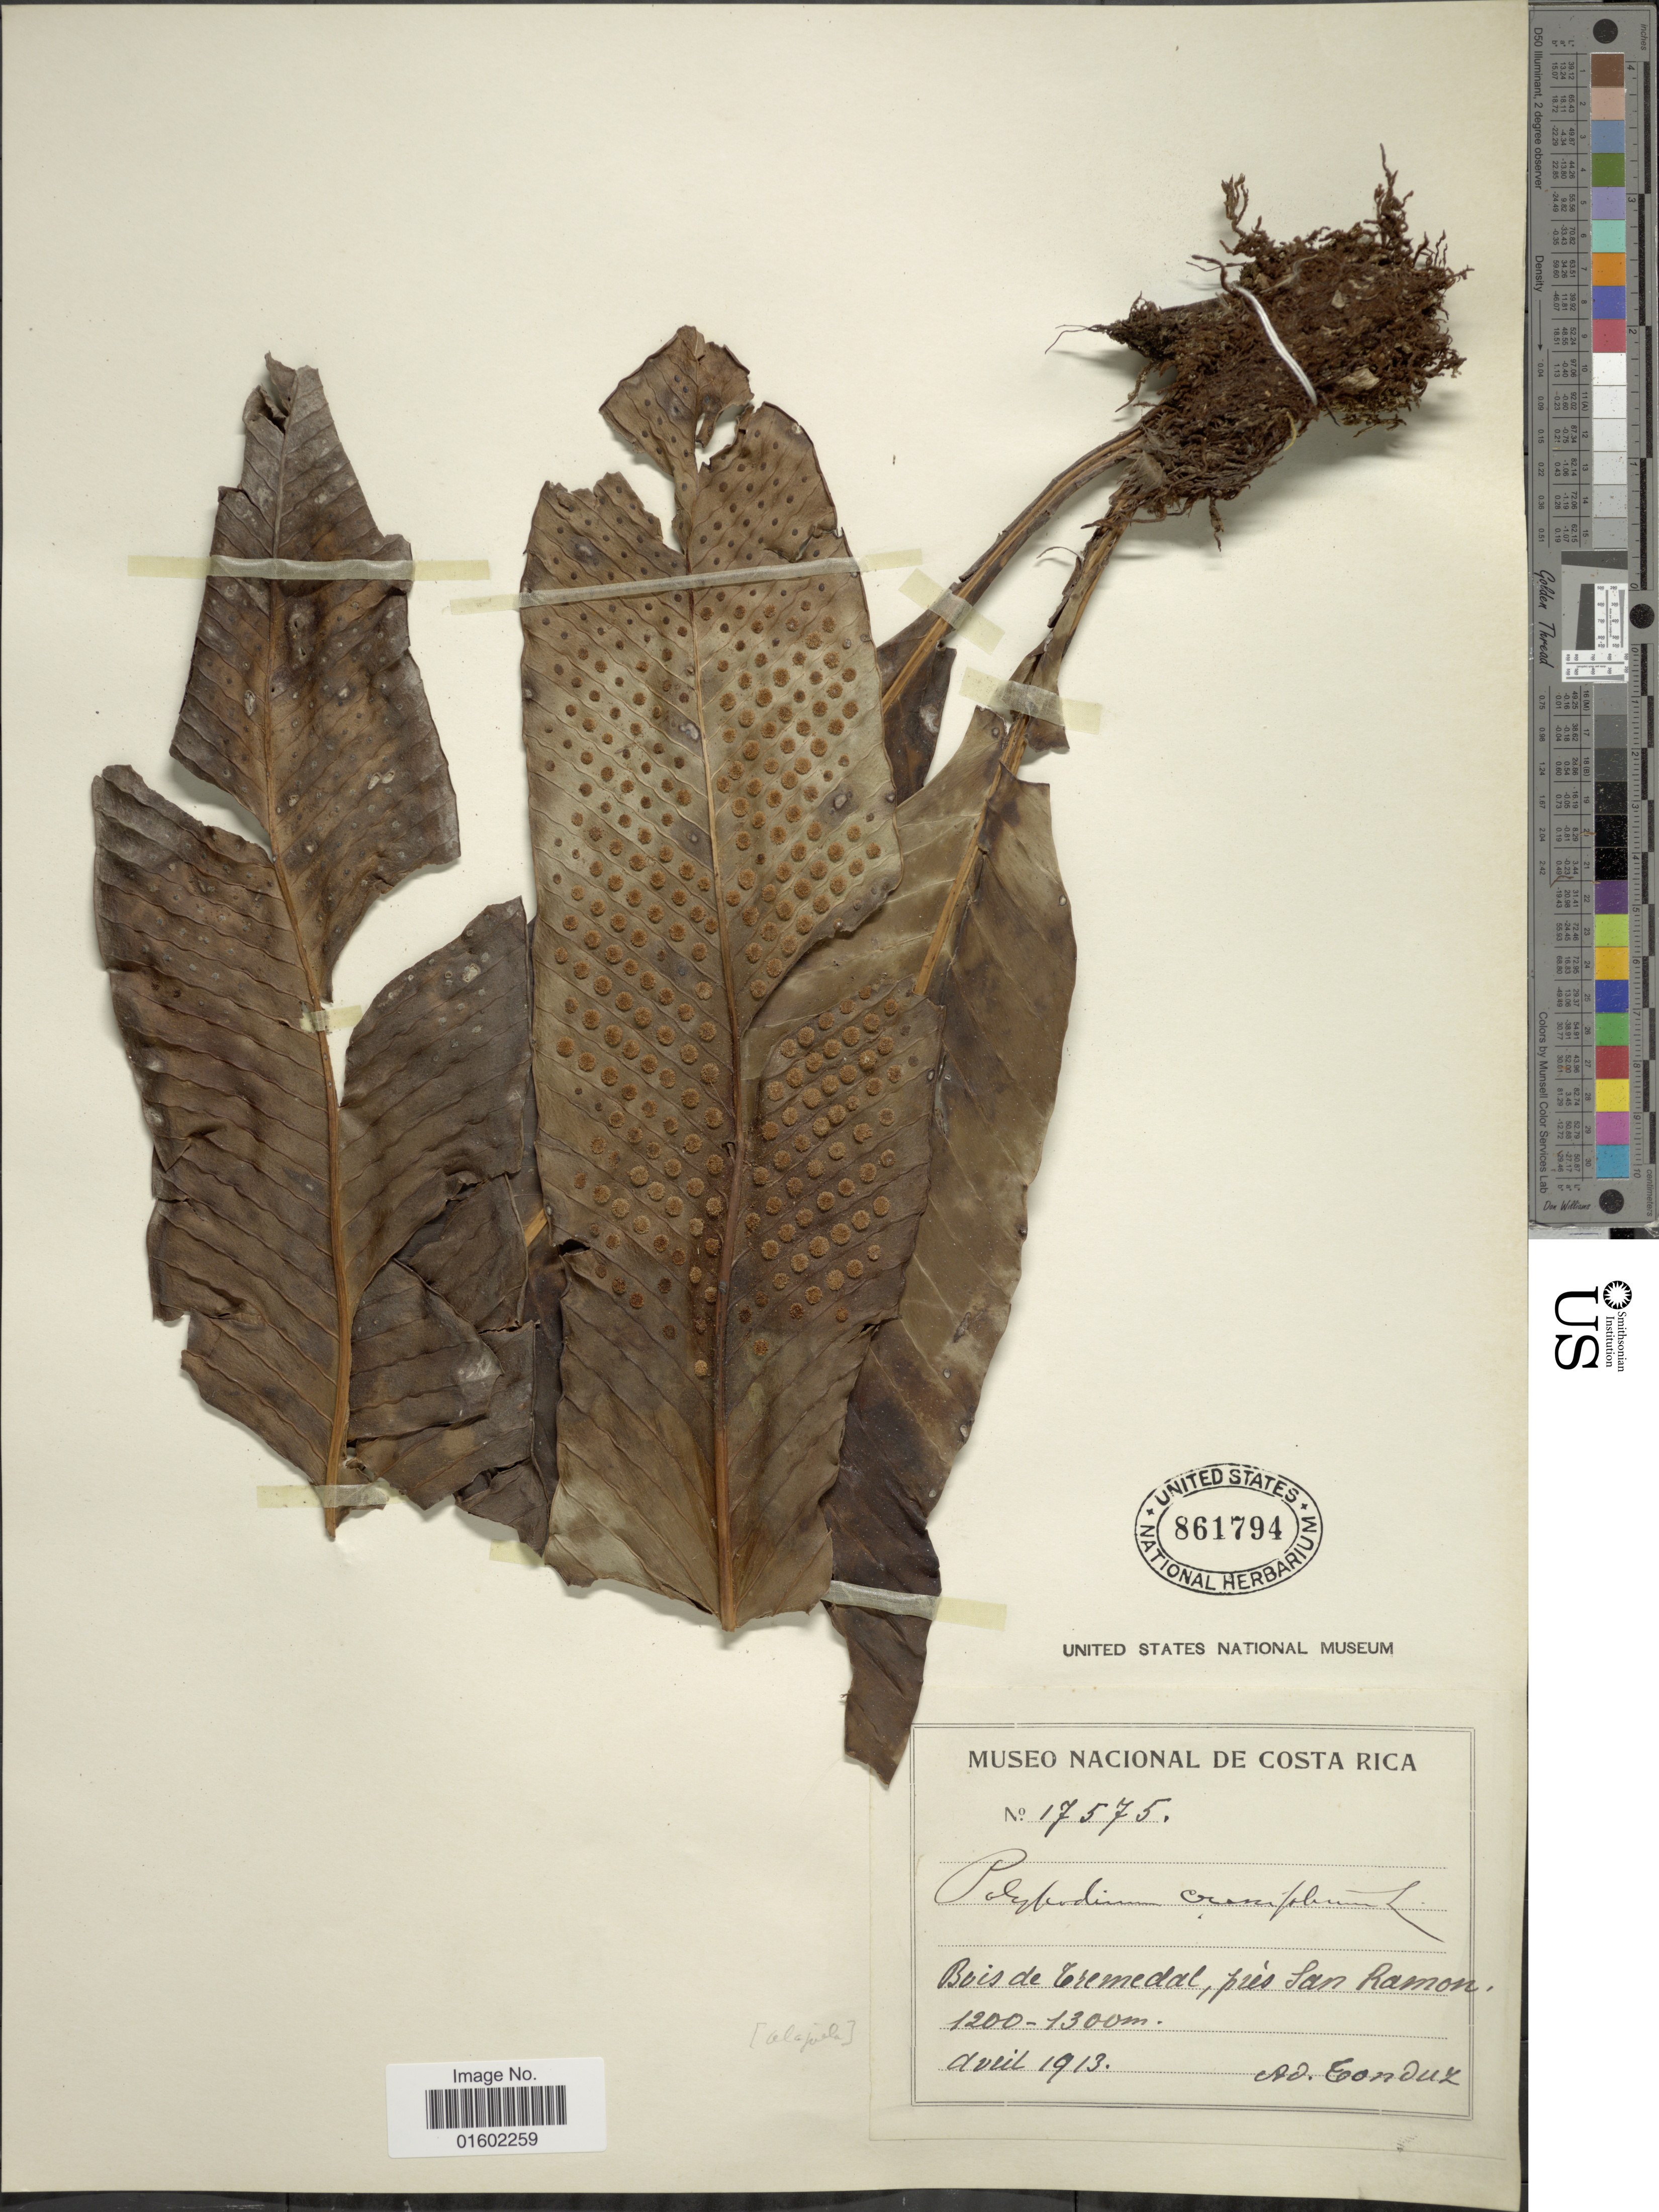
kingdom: Plantae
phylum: Tracheophyta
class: Polypodiopsida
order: Polypodiales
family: Polypodiaceae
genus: Niphidium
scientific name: Niphidium crassifolium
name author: (L.) Lellinger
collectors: A. Tonduz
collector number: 17575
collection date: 1913-04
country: Costa Rica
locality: Bois de tremedal, pres, San Ramon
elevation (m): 1200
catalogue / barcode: US 861794